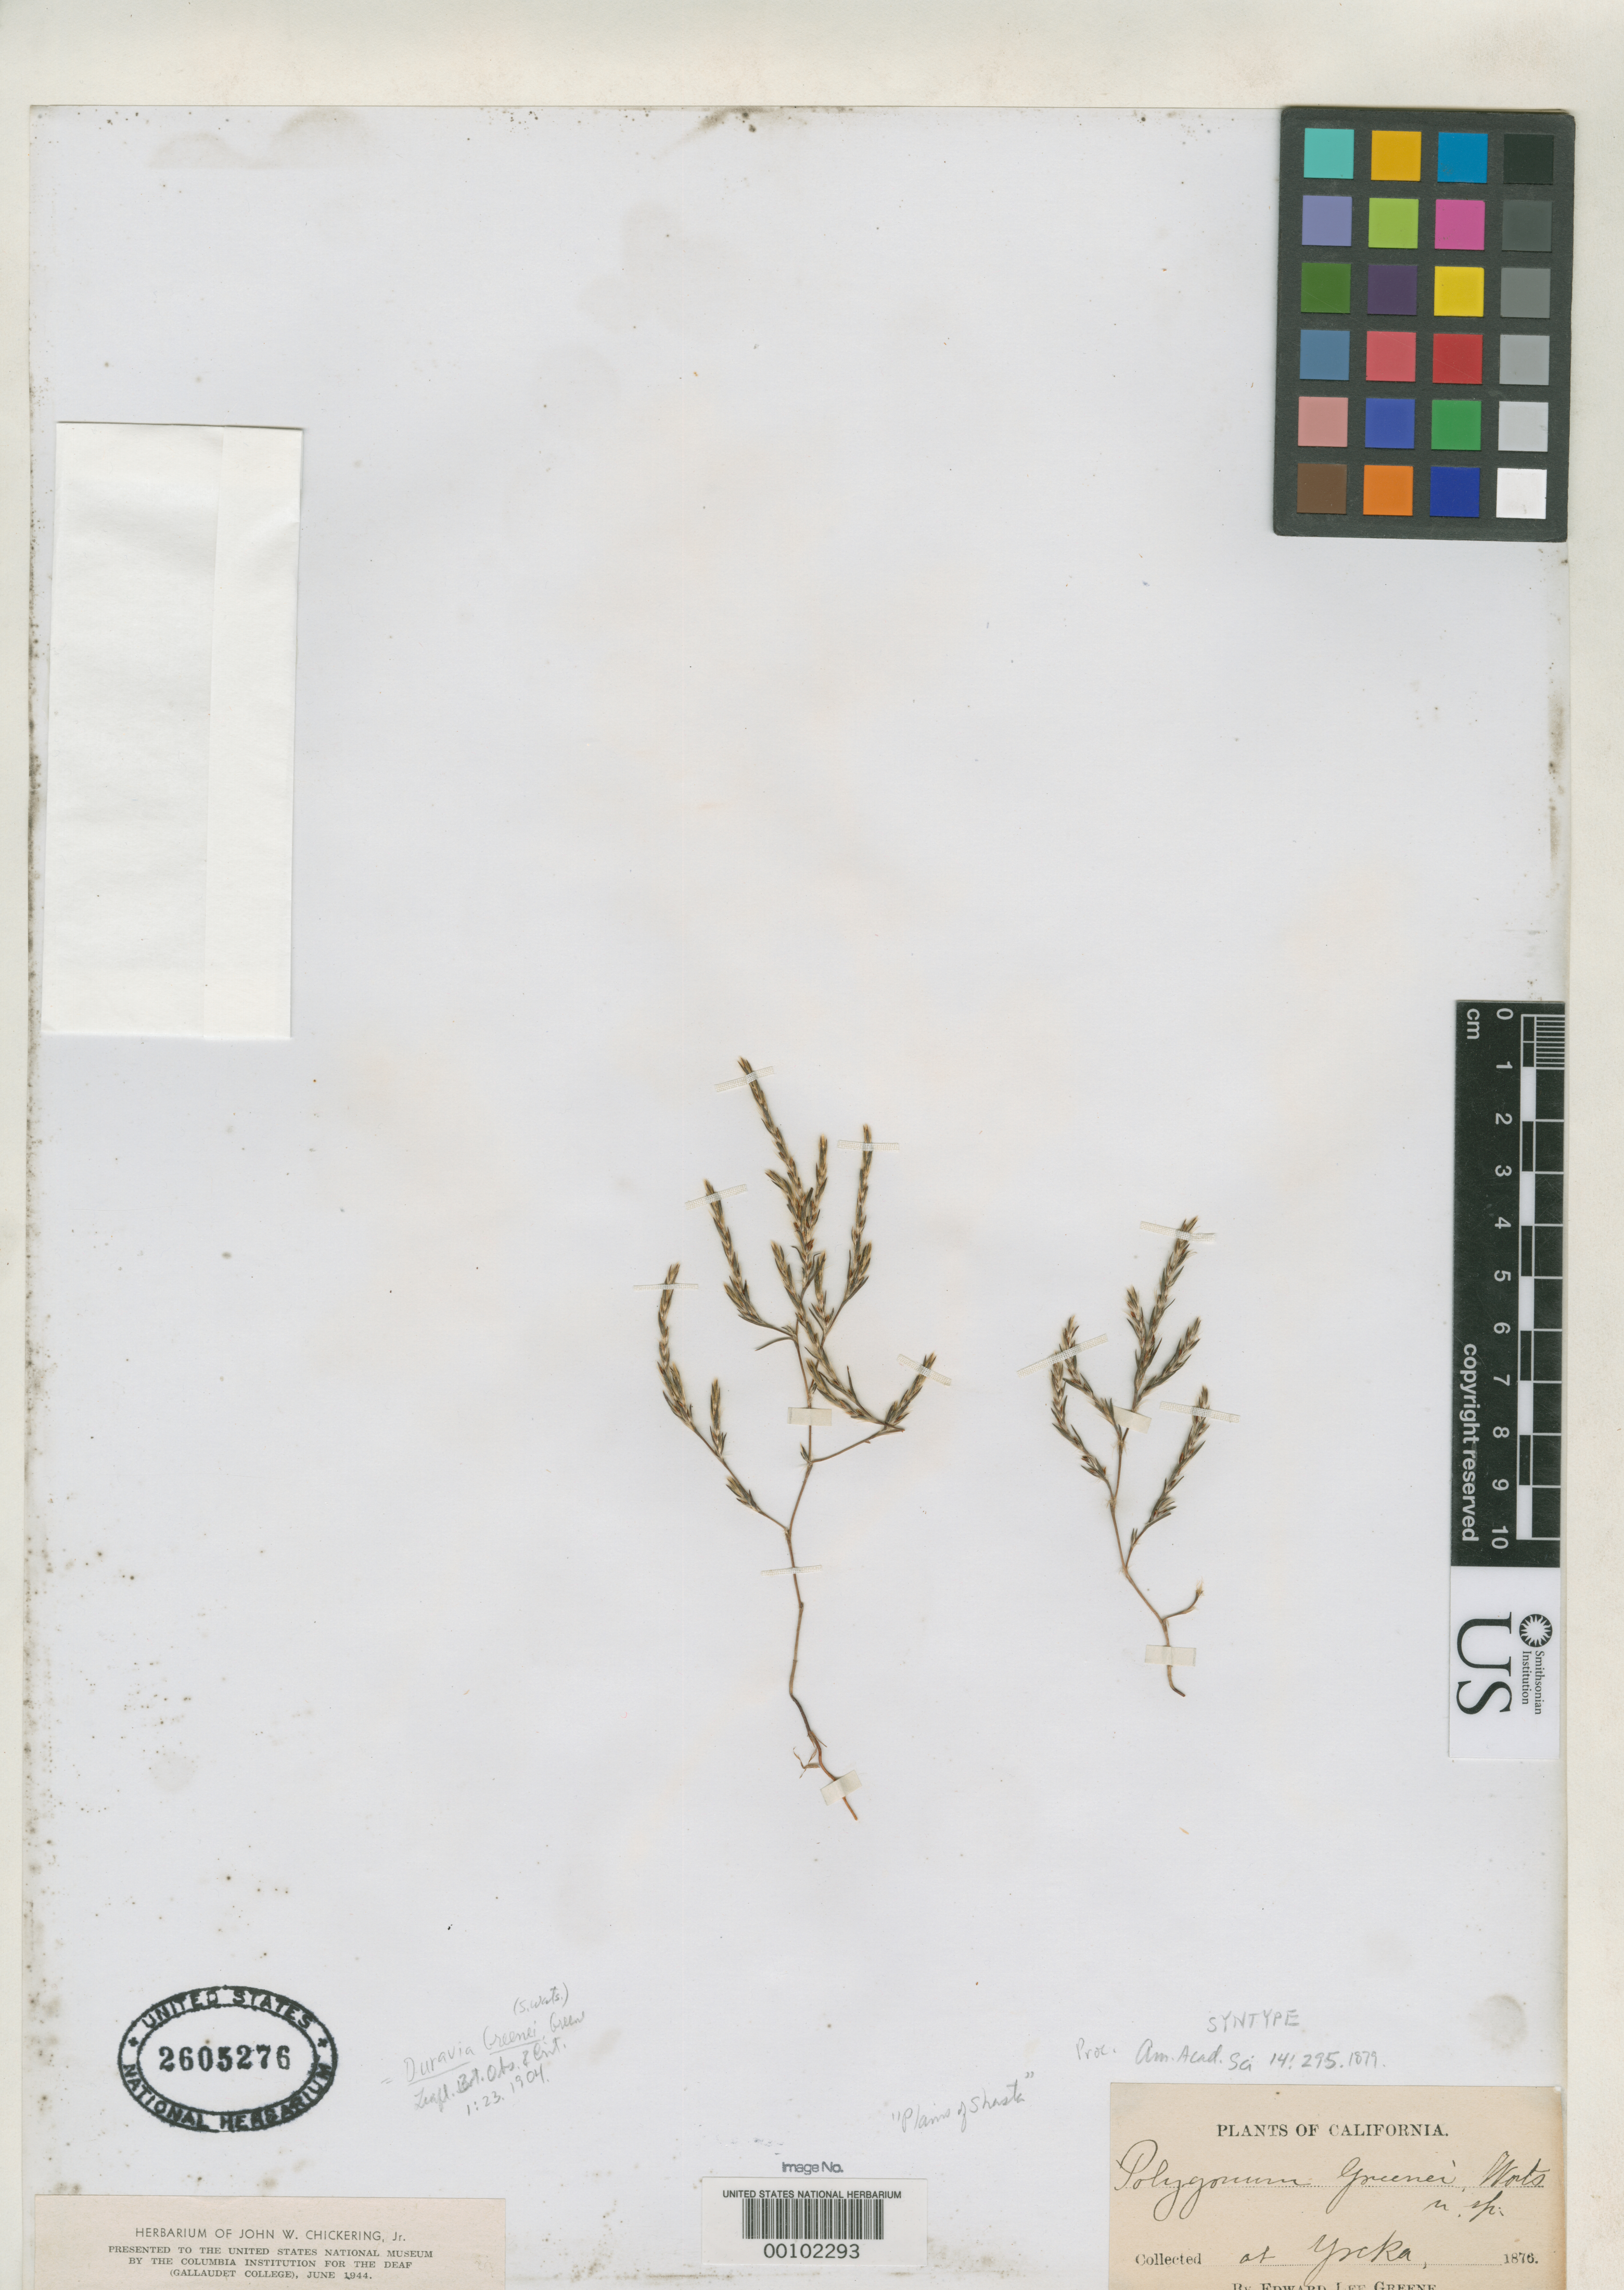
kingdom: Plantae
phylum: Tracheophyta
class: Magnoliopsida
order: Caryophyllales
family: Polygonaceae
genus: Polygonum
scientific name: Polygonum greenei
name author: S. Watson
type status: Syntype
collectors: E. L. Greene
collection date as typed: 1876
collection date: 1876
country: United States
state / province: California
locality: Yrcka (Eureka¬), plains of Shasta.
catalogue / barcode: US 2605276